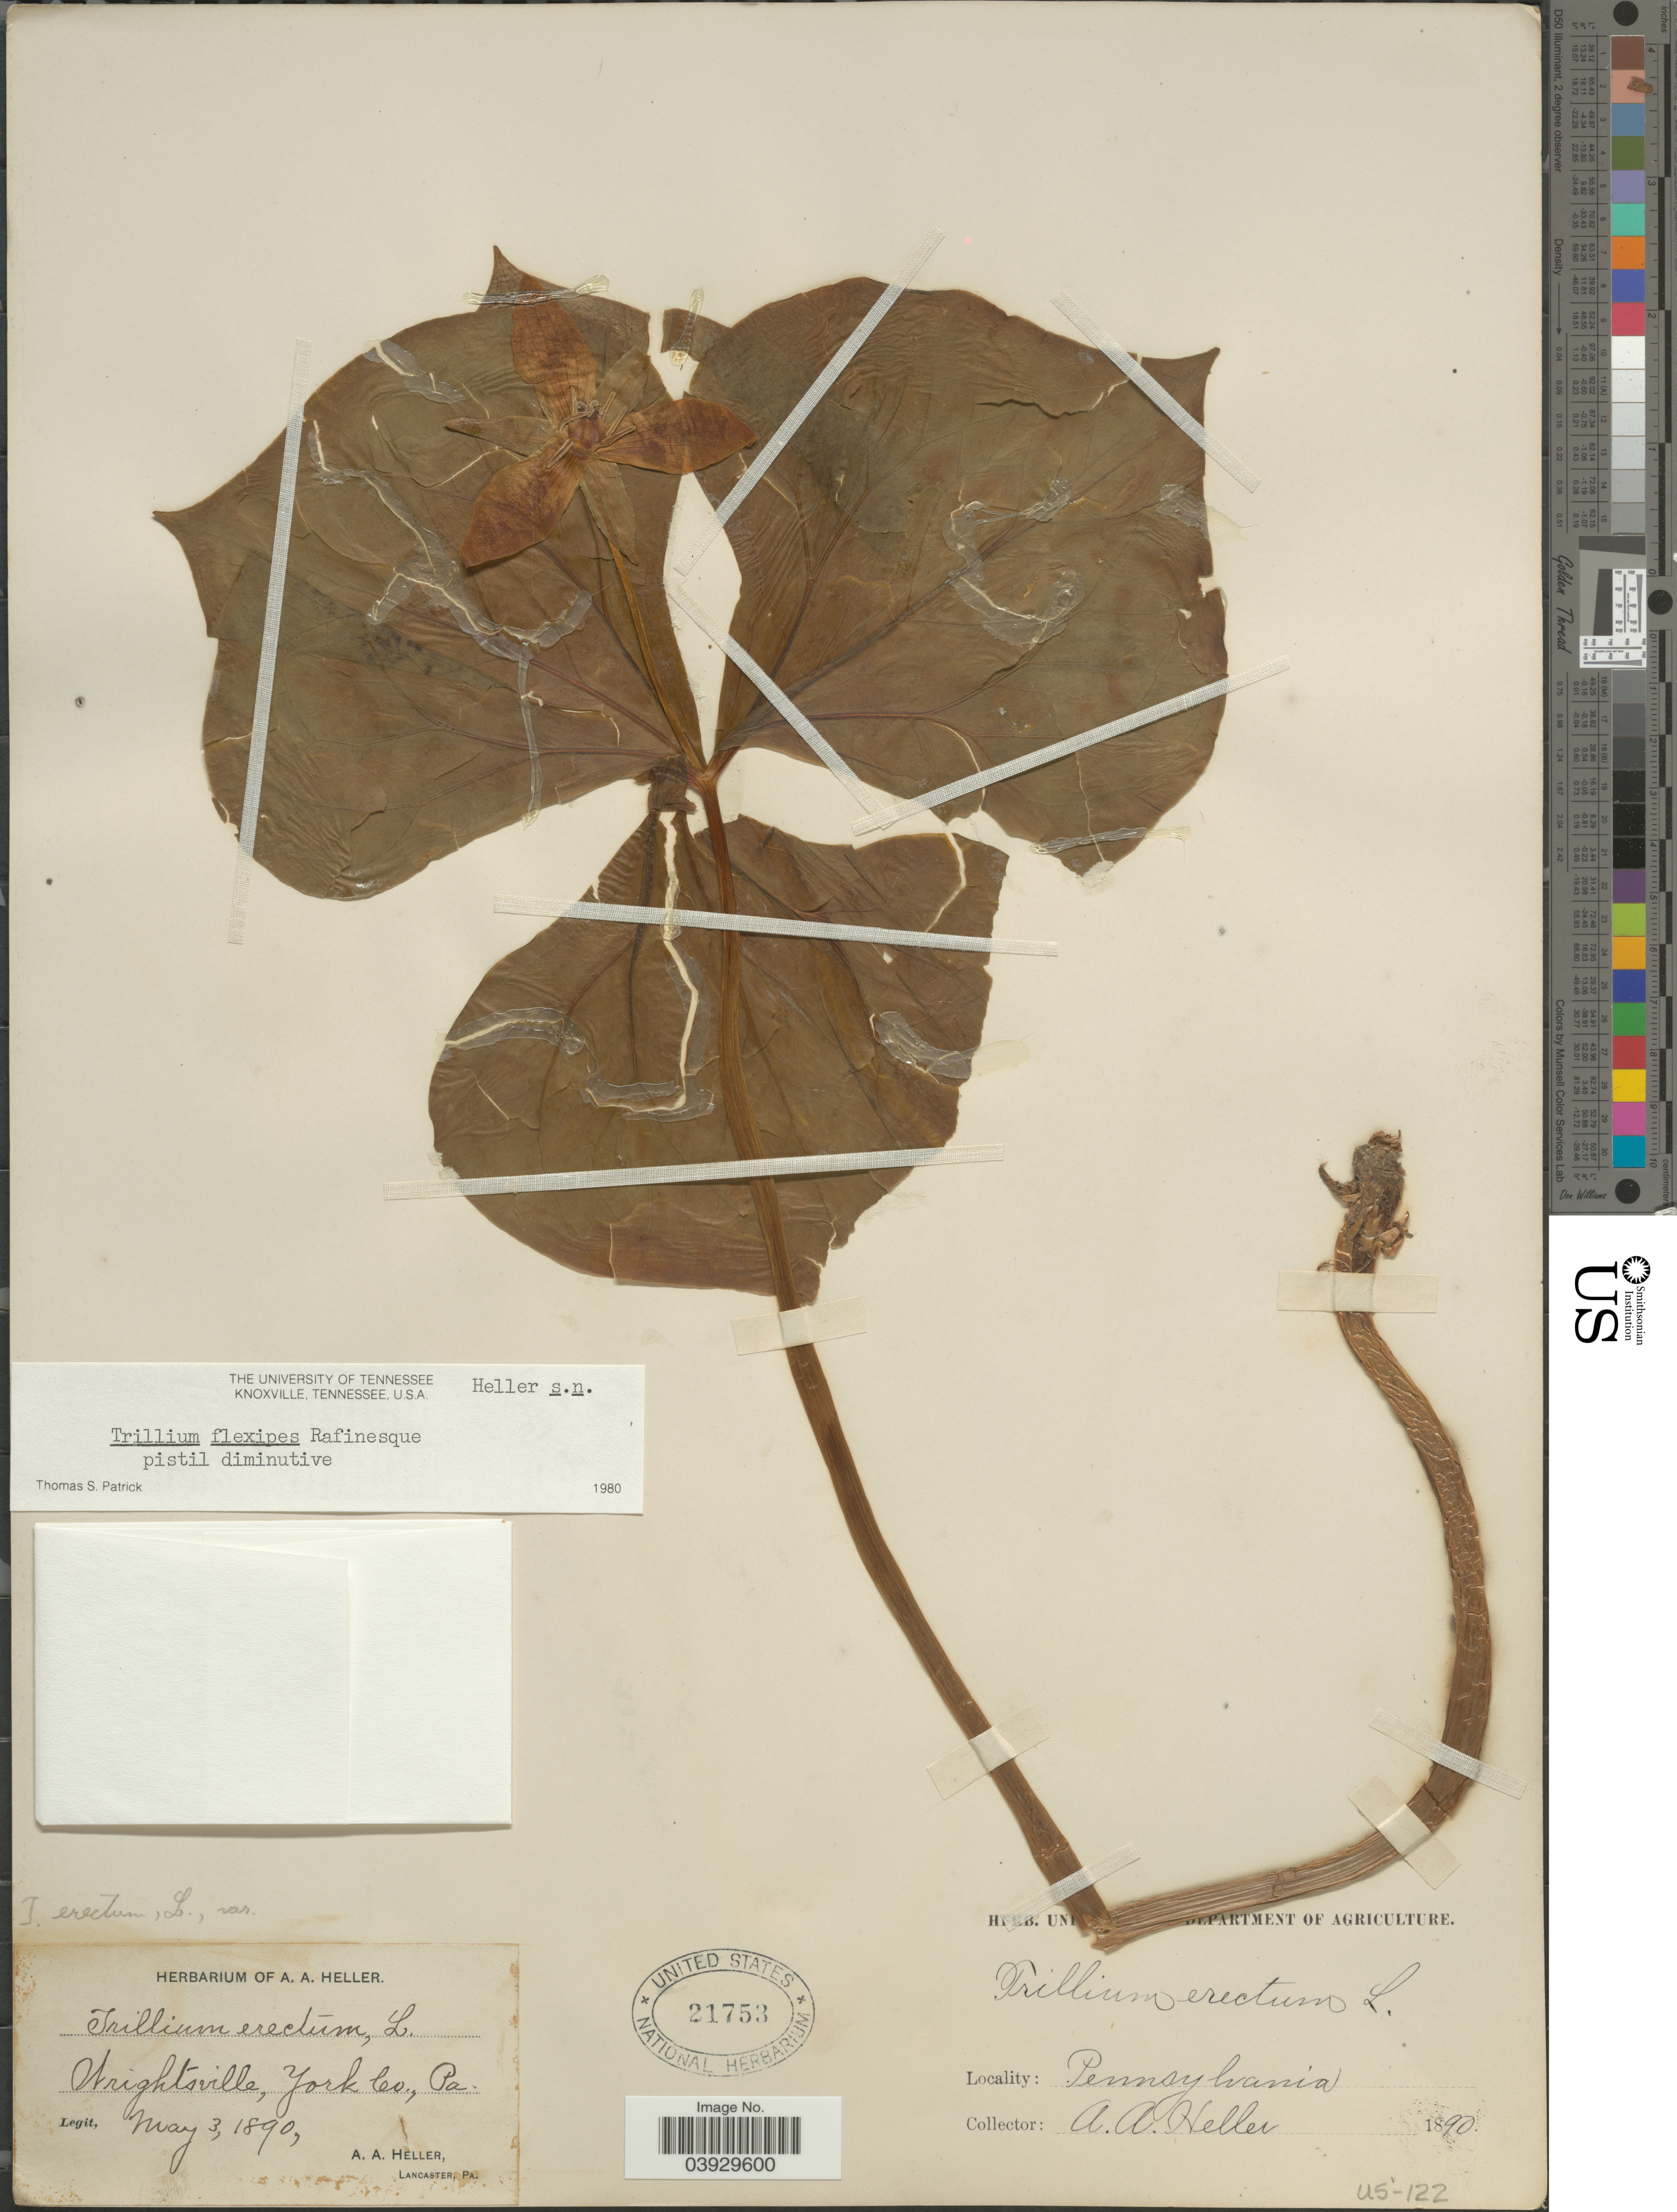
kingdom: Plantae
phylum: Tracheophyta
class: Liliopsida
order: Liliales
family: Melanthiaceae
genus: Trillium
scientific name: Trillium flexipes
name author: Raf.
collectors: A. A. Heller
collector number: US-122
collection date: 1890-05-03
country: United States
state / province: Pennsylvania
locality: Wrightsville, York Co.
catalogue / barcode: US 21753